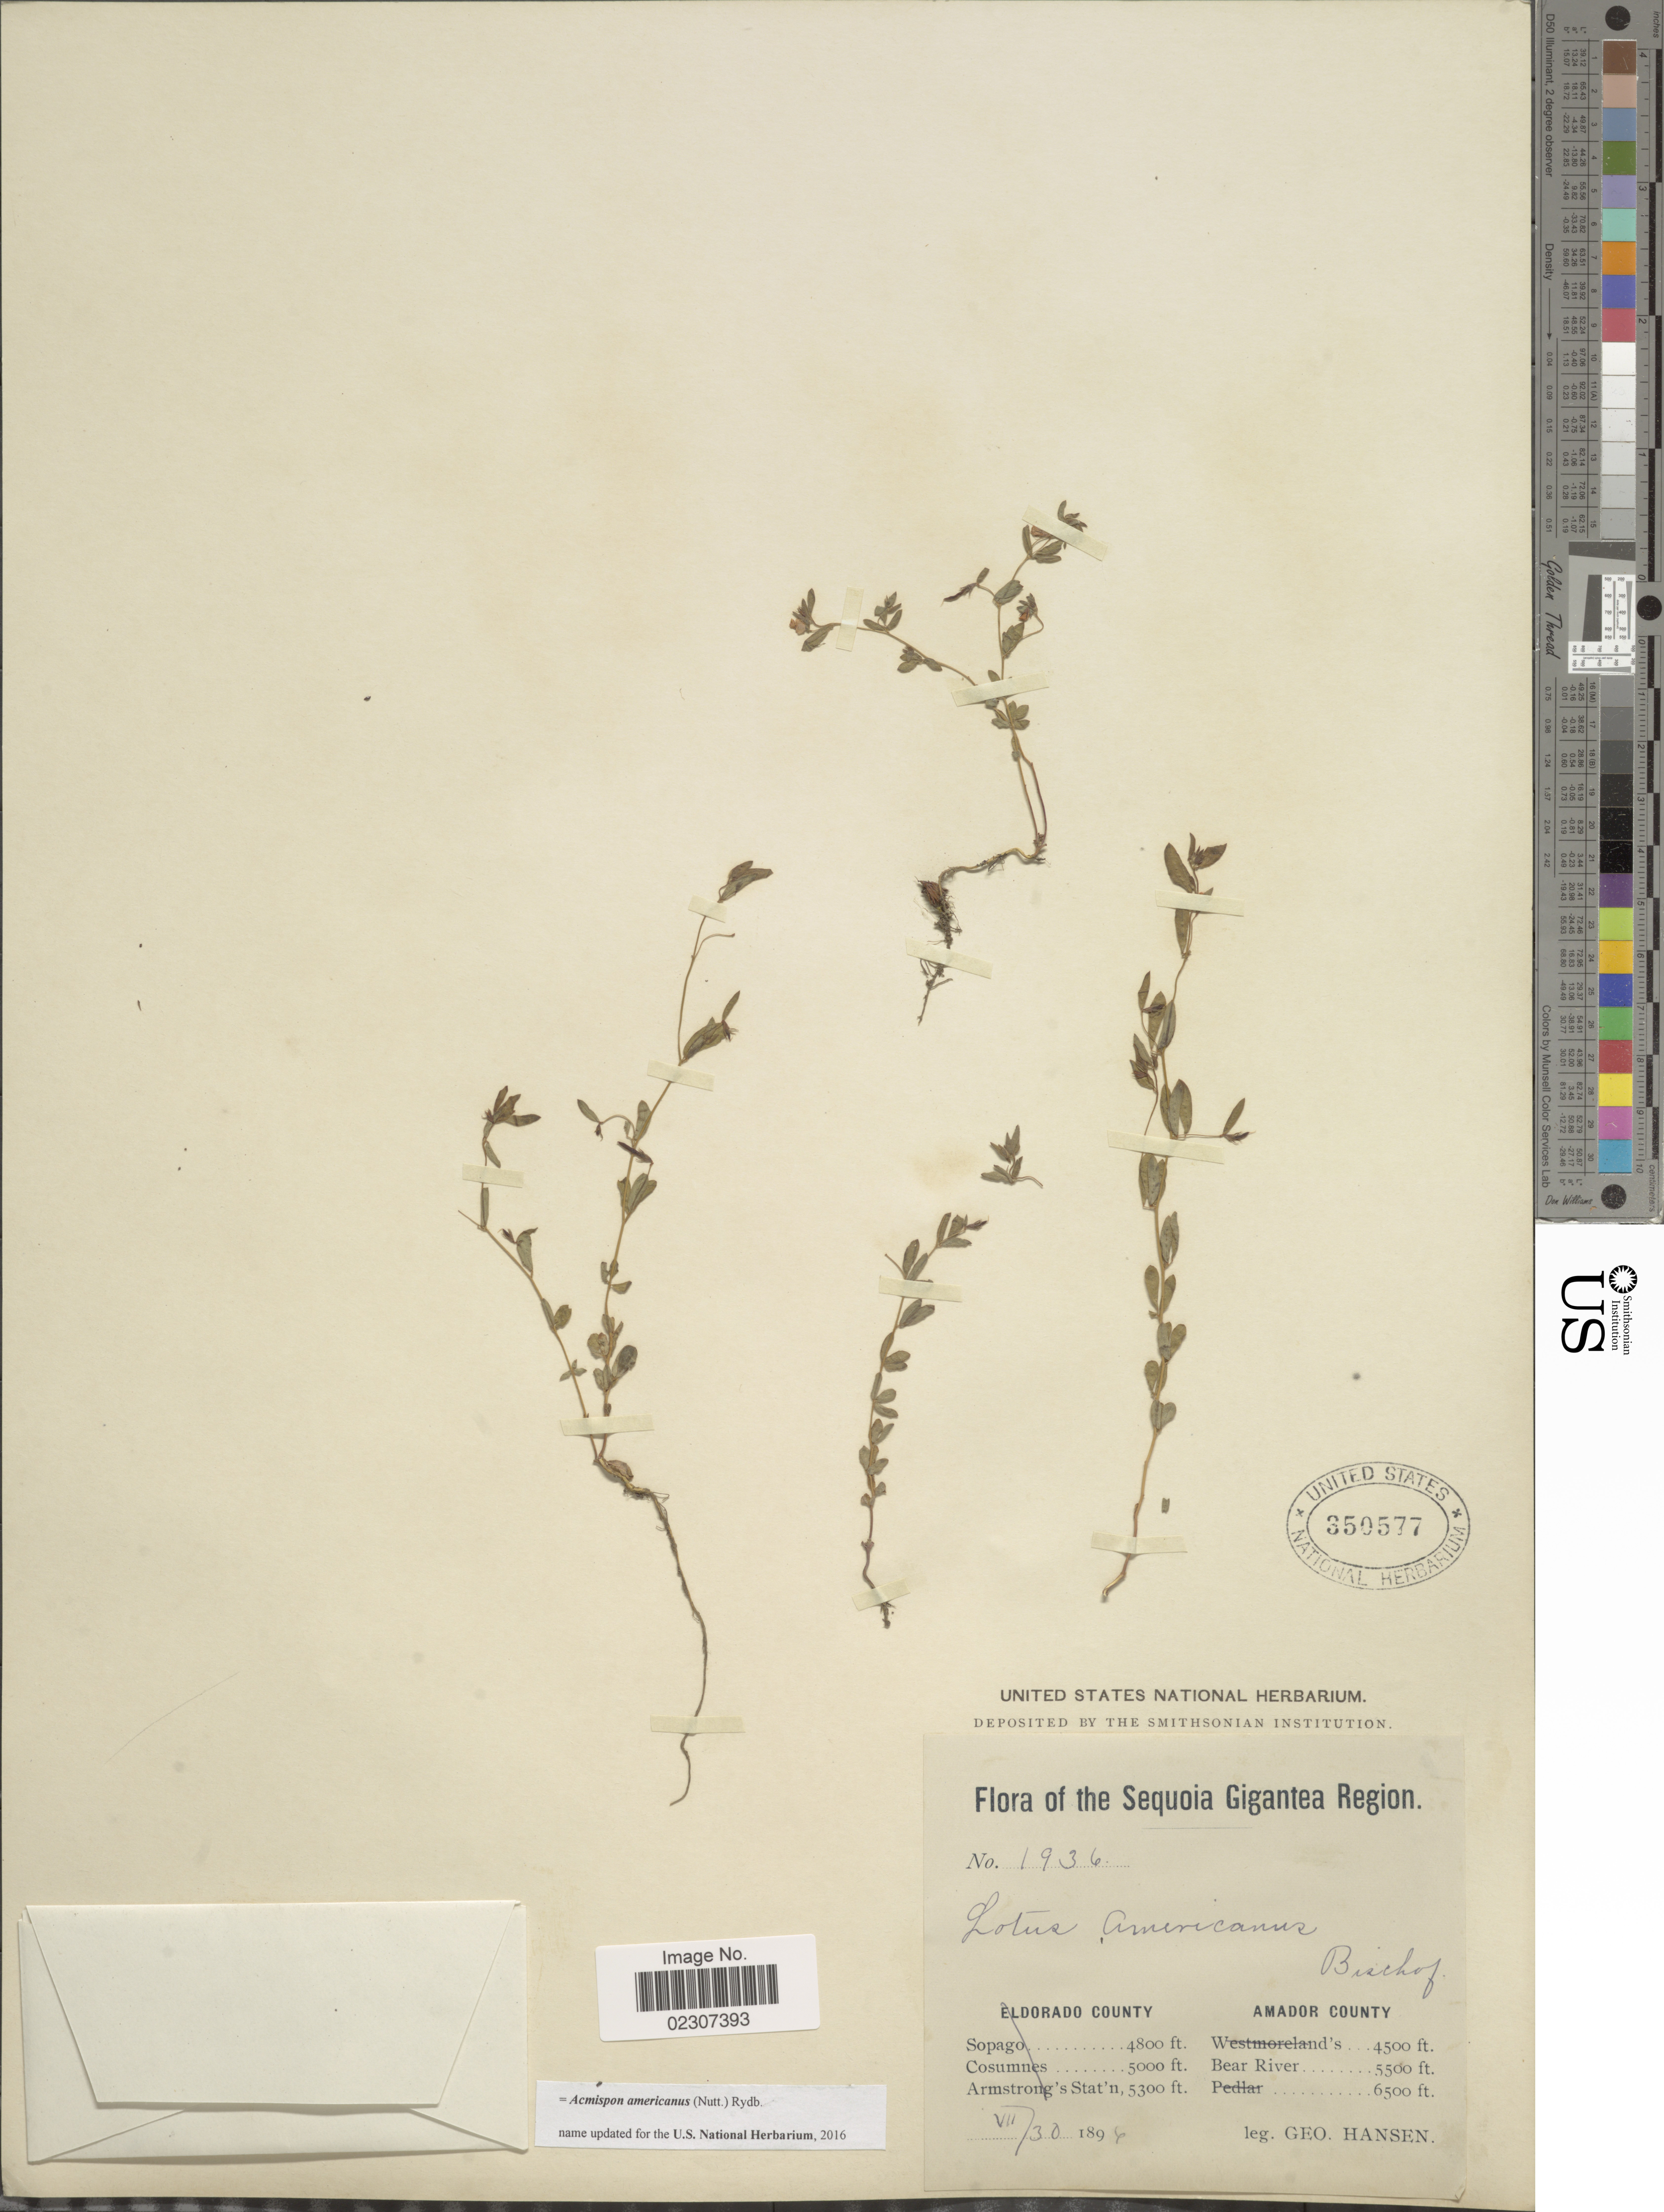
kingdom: Plantae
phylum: Tracheophyta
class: Magnoliopsida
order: Fabales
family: Fabaceae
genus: Acmispon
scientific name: Acmispon americanus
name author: (Nutt.) Rydb.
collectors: G. Hansen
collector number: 1936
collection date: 1898-07-30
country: United States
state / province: California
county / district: El Dorado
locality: Sequoia Gigantea Region, Eldorado County, Amador County. Bear River.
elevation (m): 1676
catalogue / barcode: US 350577